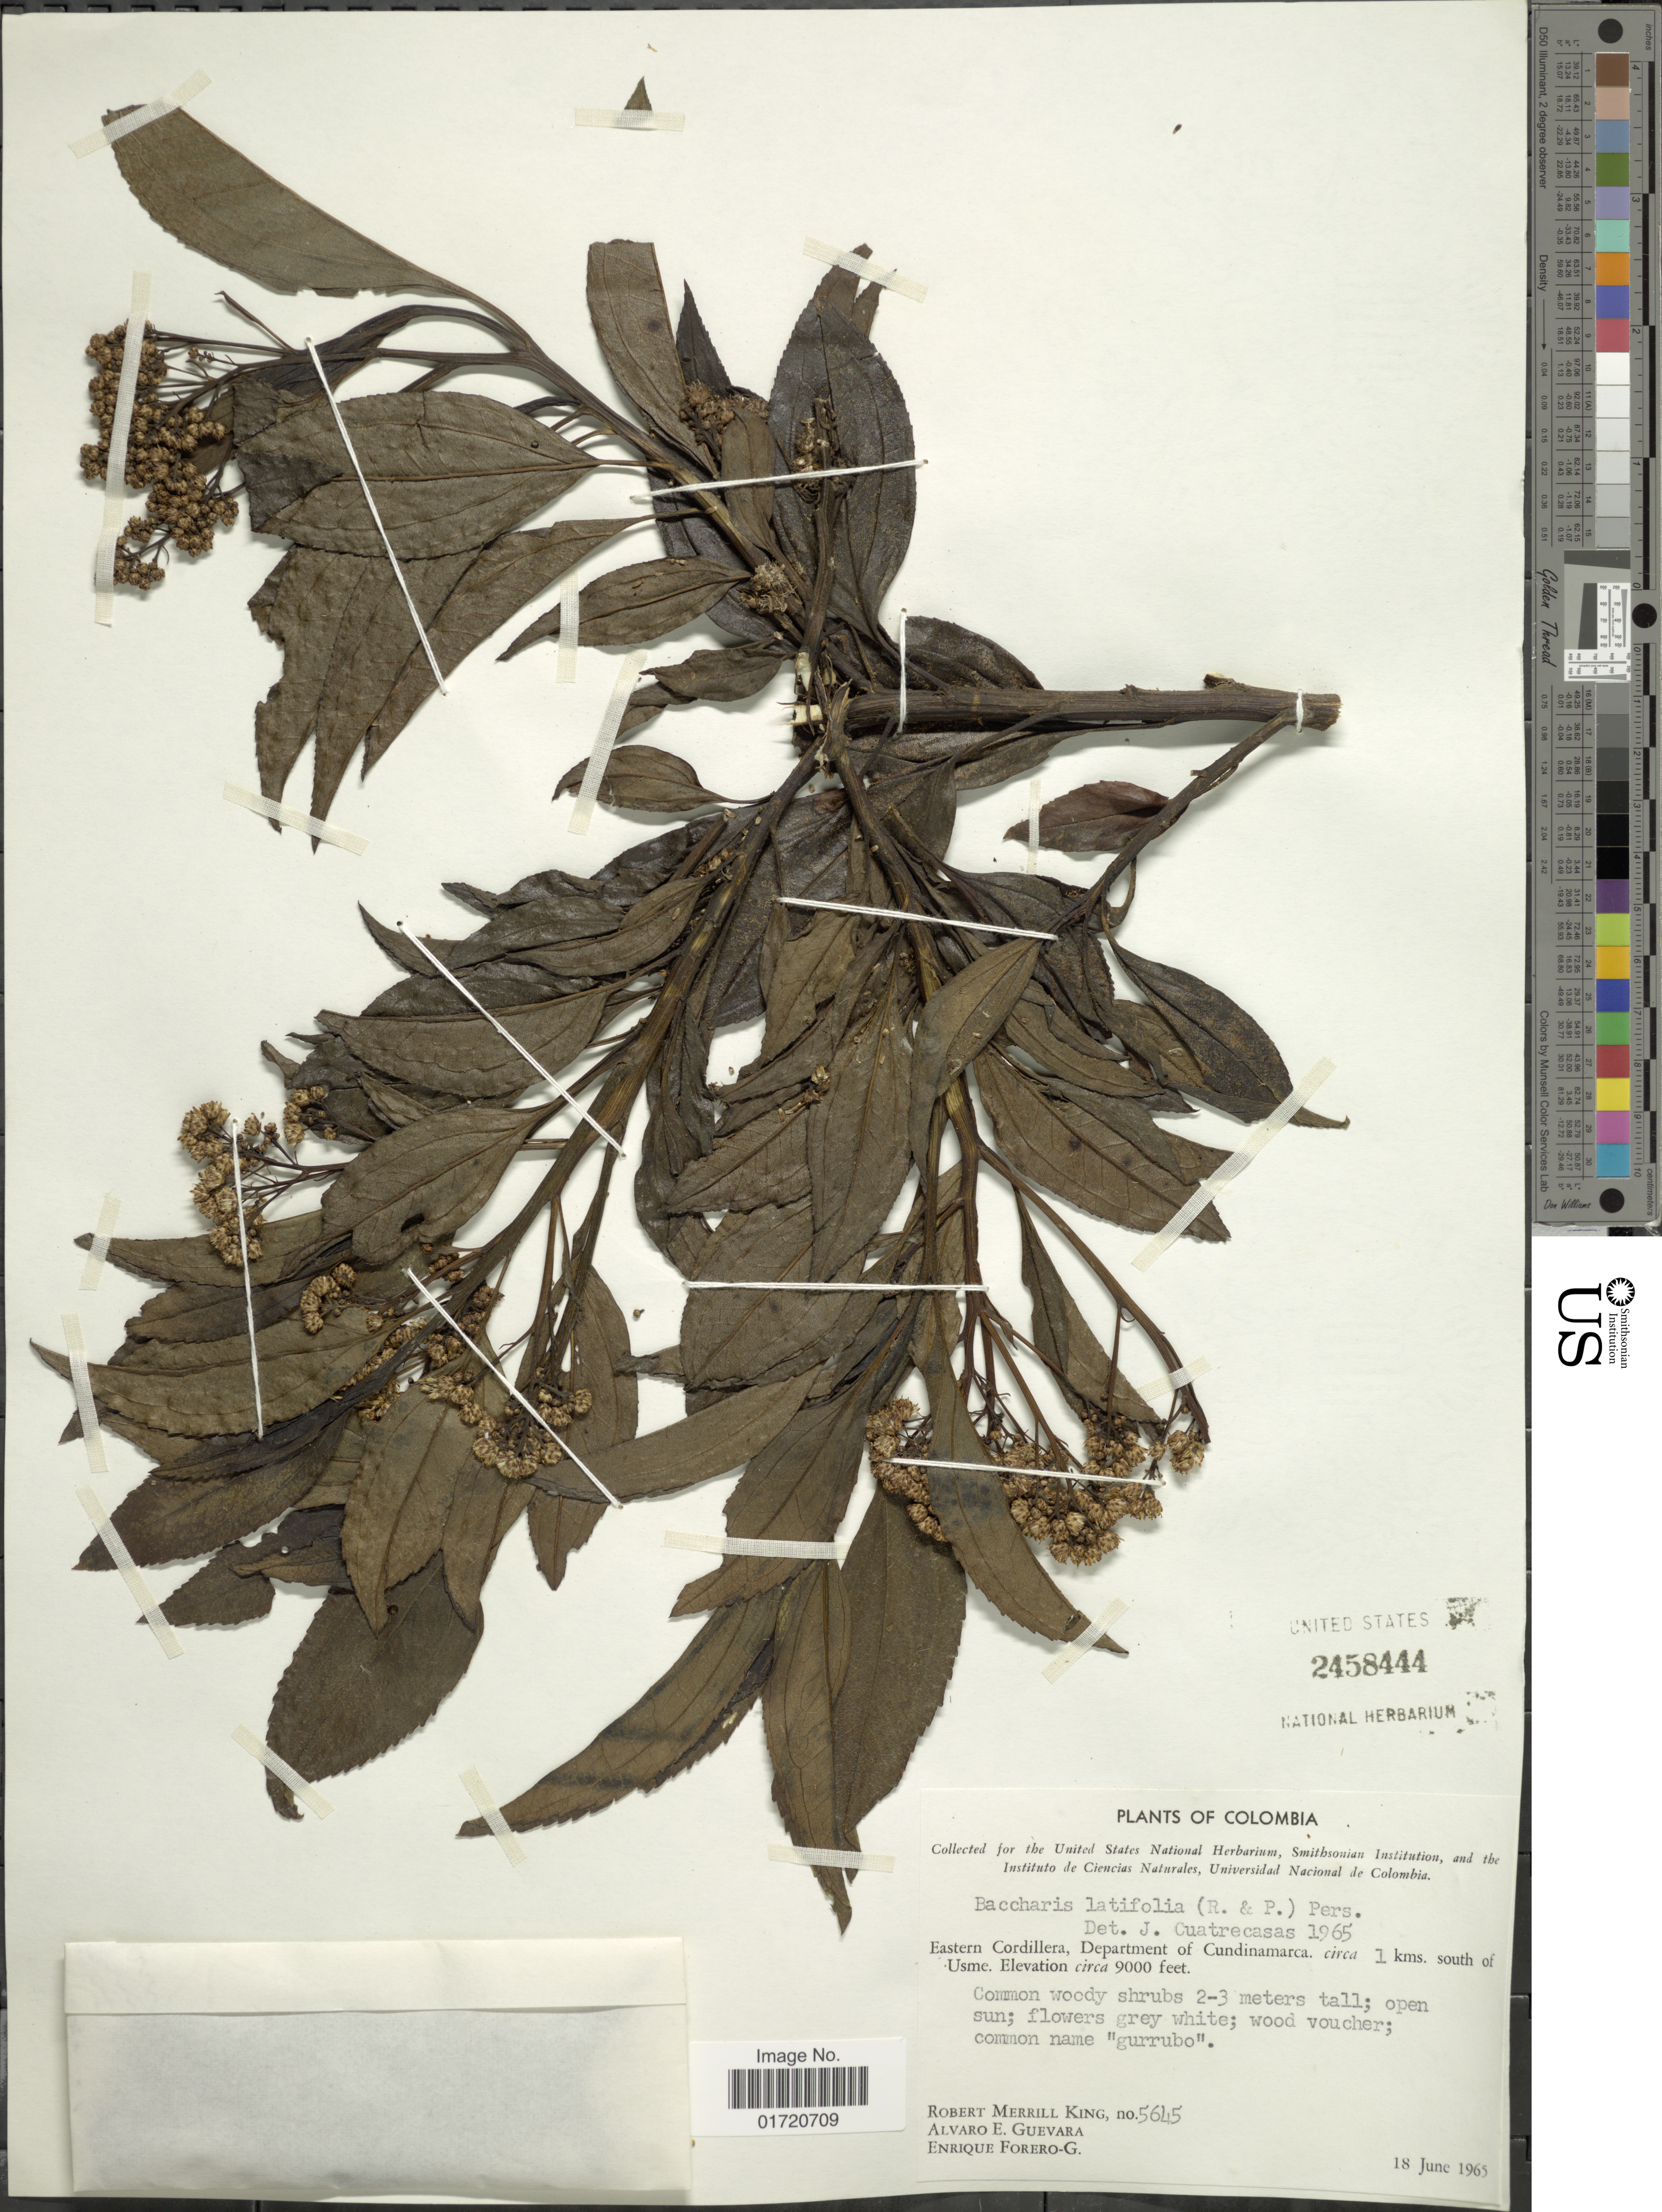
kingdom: Plantae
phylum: Tracheophyta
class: Magnoliopsida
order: Asterales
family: Asteraceae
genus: Baccharis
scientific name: Baccharis latifolia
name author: (Ruiz & Pav.) Pers.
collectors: R. M. King, A. E. Guevara & E. Forero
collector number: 5645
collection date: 1965-06-18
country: Colombia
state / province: Cundinamarca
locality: Eastern Cordillera, circa 1 kms south of Usme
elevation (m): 2743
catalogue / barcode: US 2458444